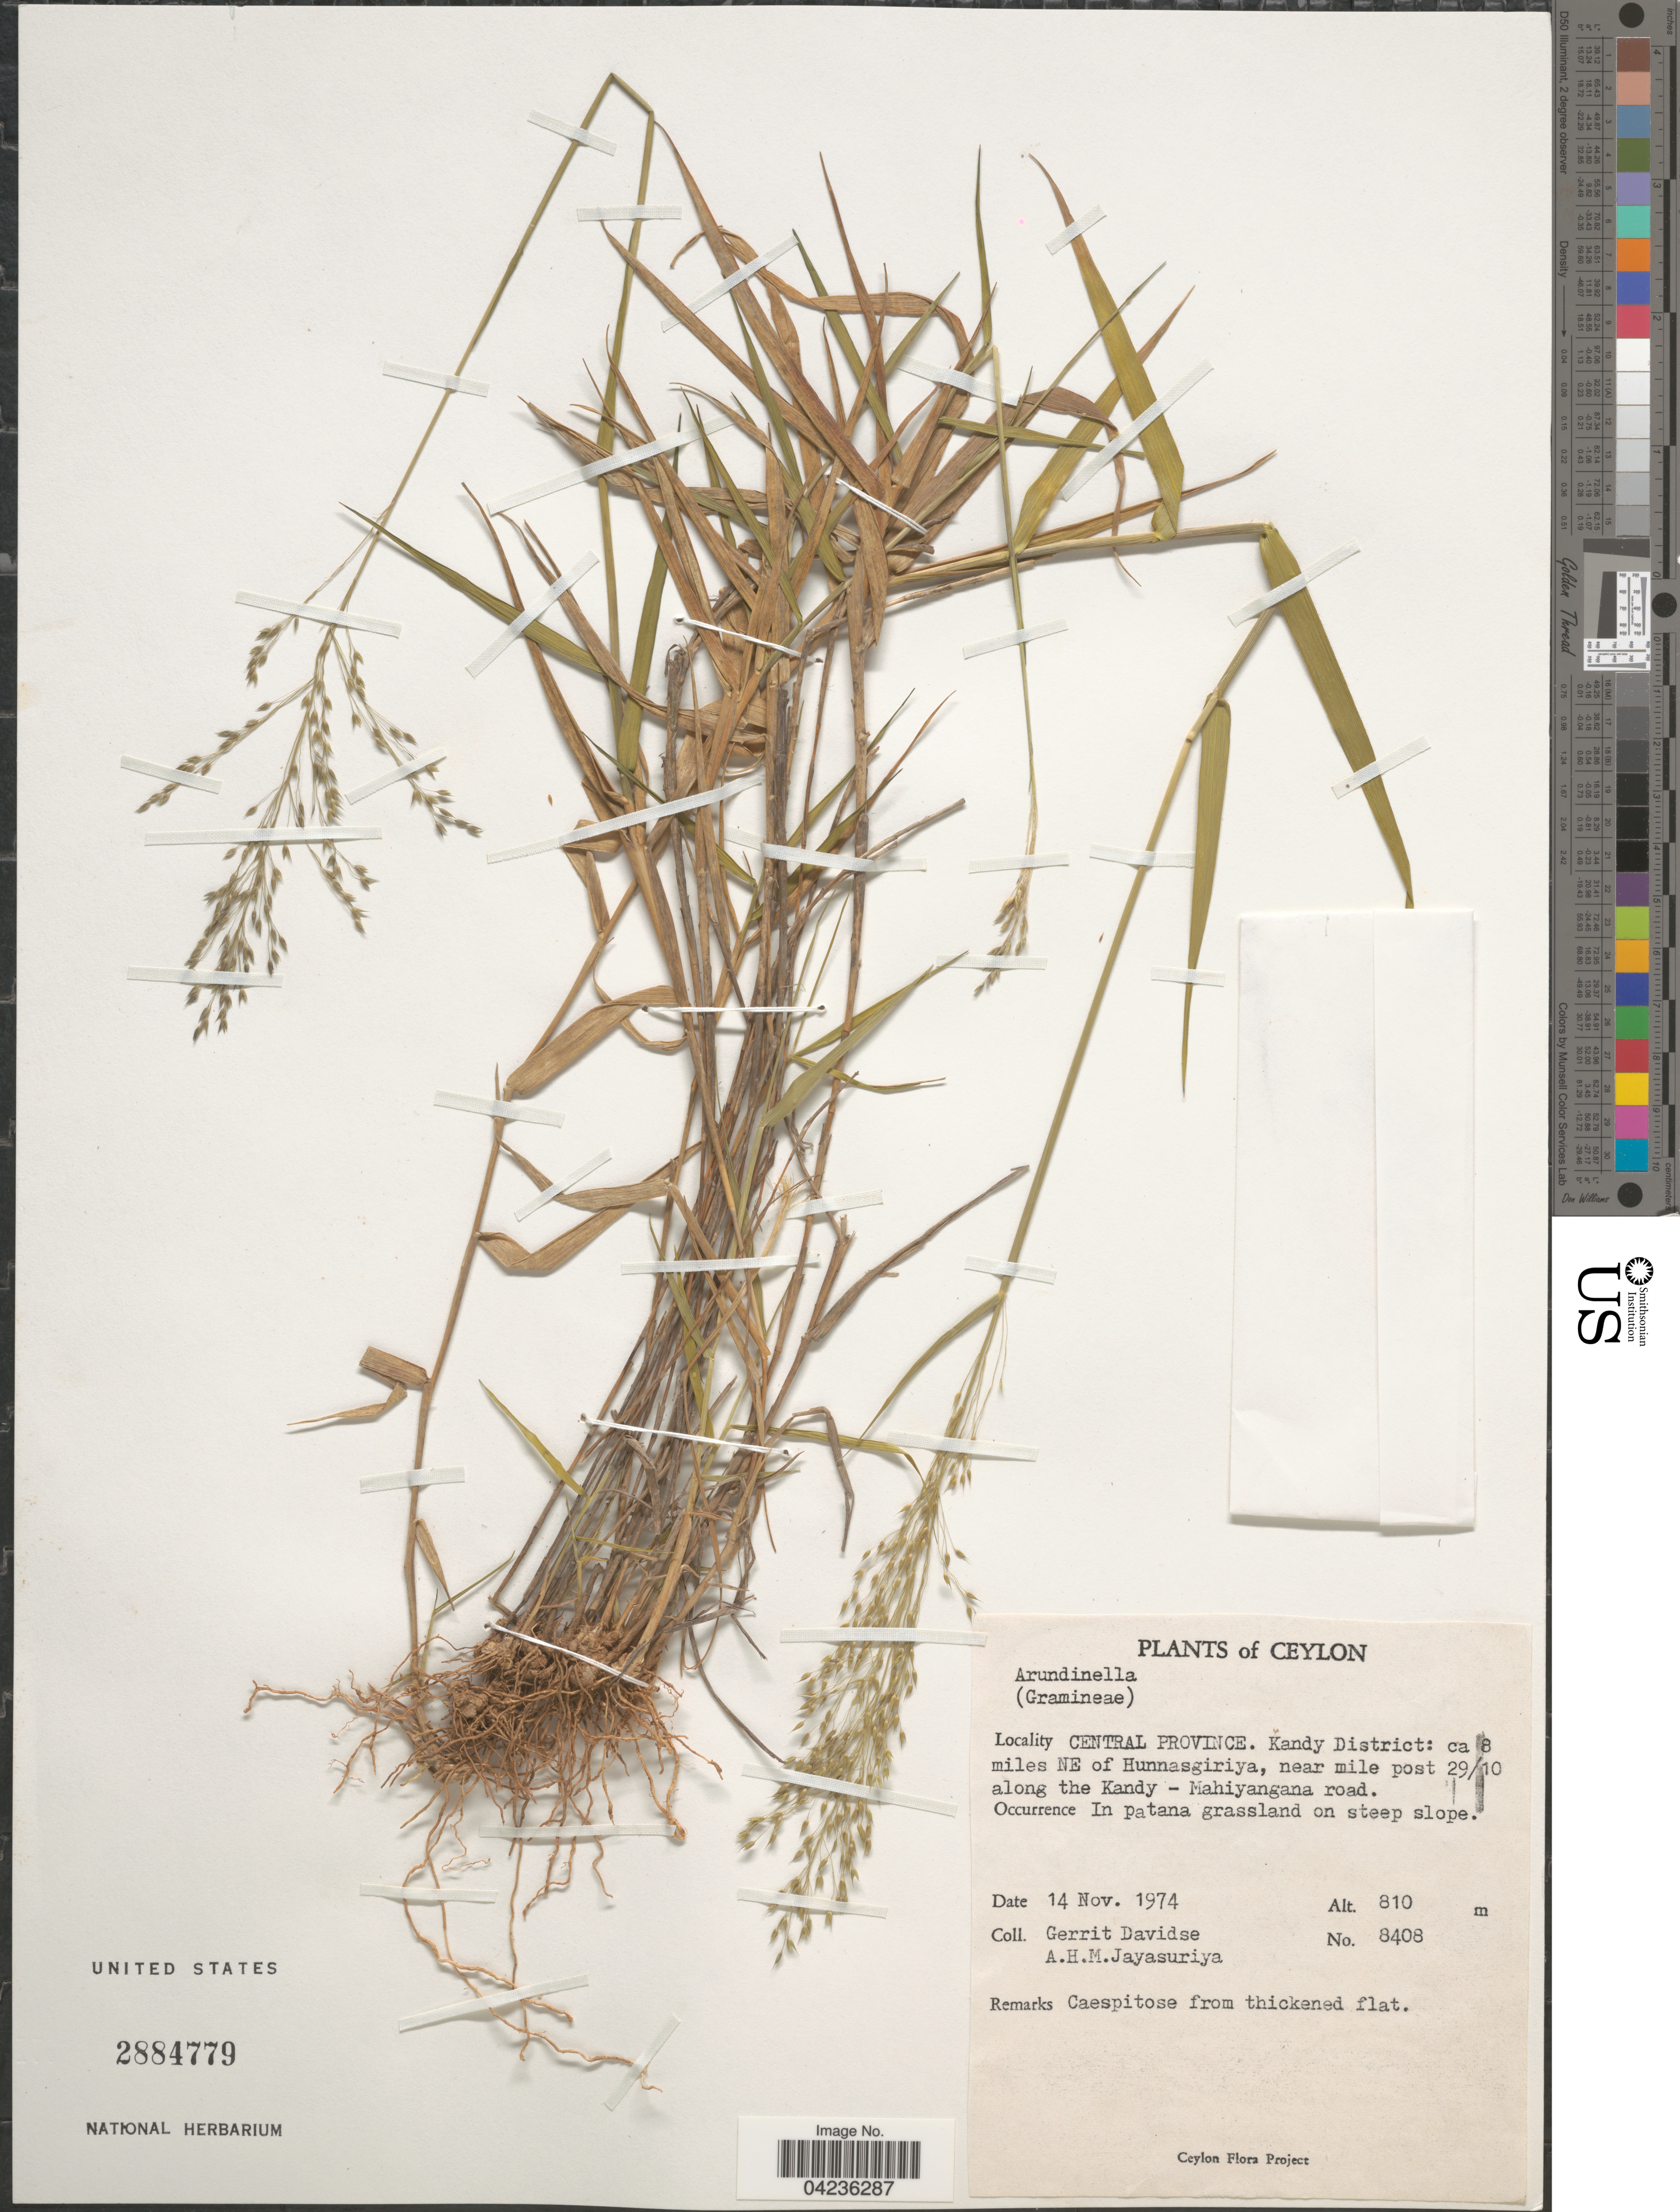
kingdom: Plantae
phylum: Tracheophyta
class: Liliopsida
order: Poales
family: Poaceae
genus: Arundinella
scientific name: Arundinella sp.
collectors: G. Davidse & A. Jayasuriya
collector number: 8408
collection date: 1974-11-14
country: Sri Lanka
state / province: Central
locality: Ceylon. Central Province. Kandy District: ca 8 miles NE of Hunnasgiriya, near mile post 29/10 along the Kandy - Mahiyangana road.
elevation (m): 810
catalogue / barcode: US 2884779